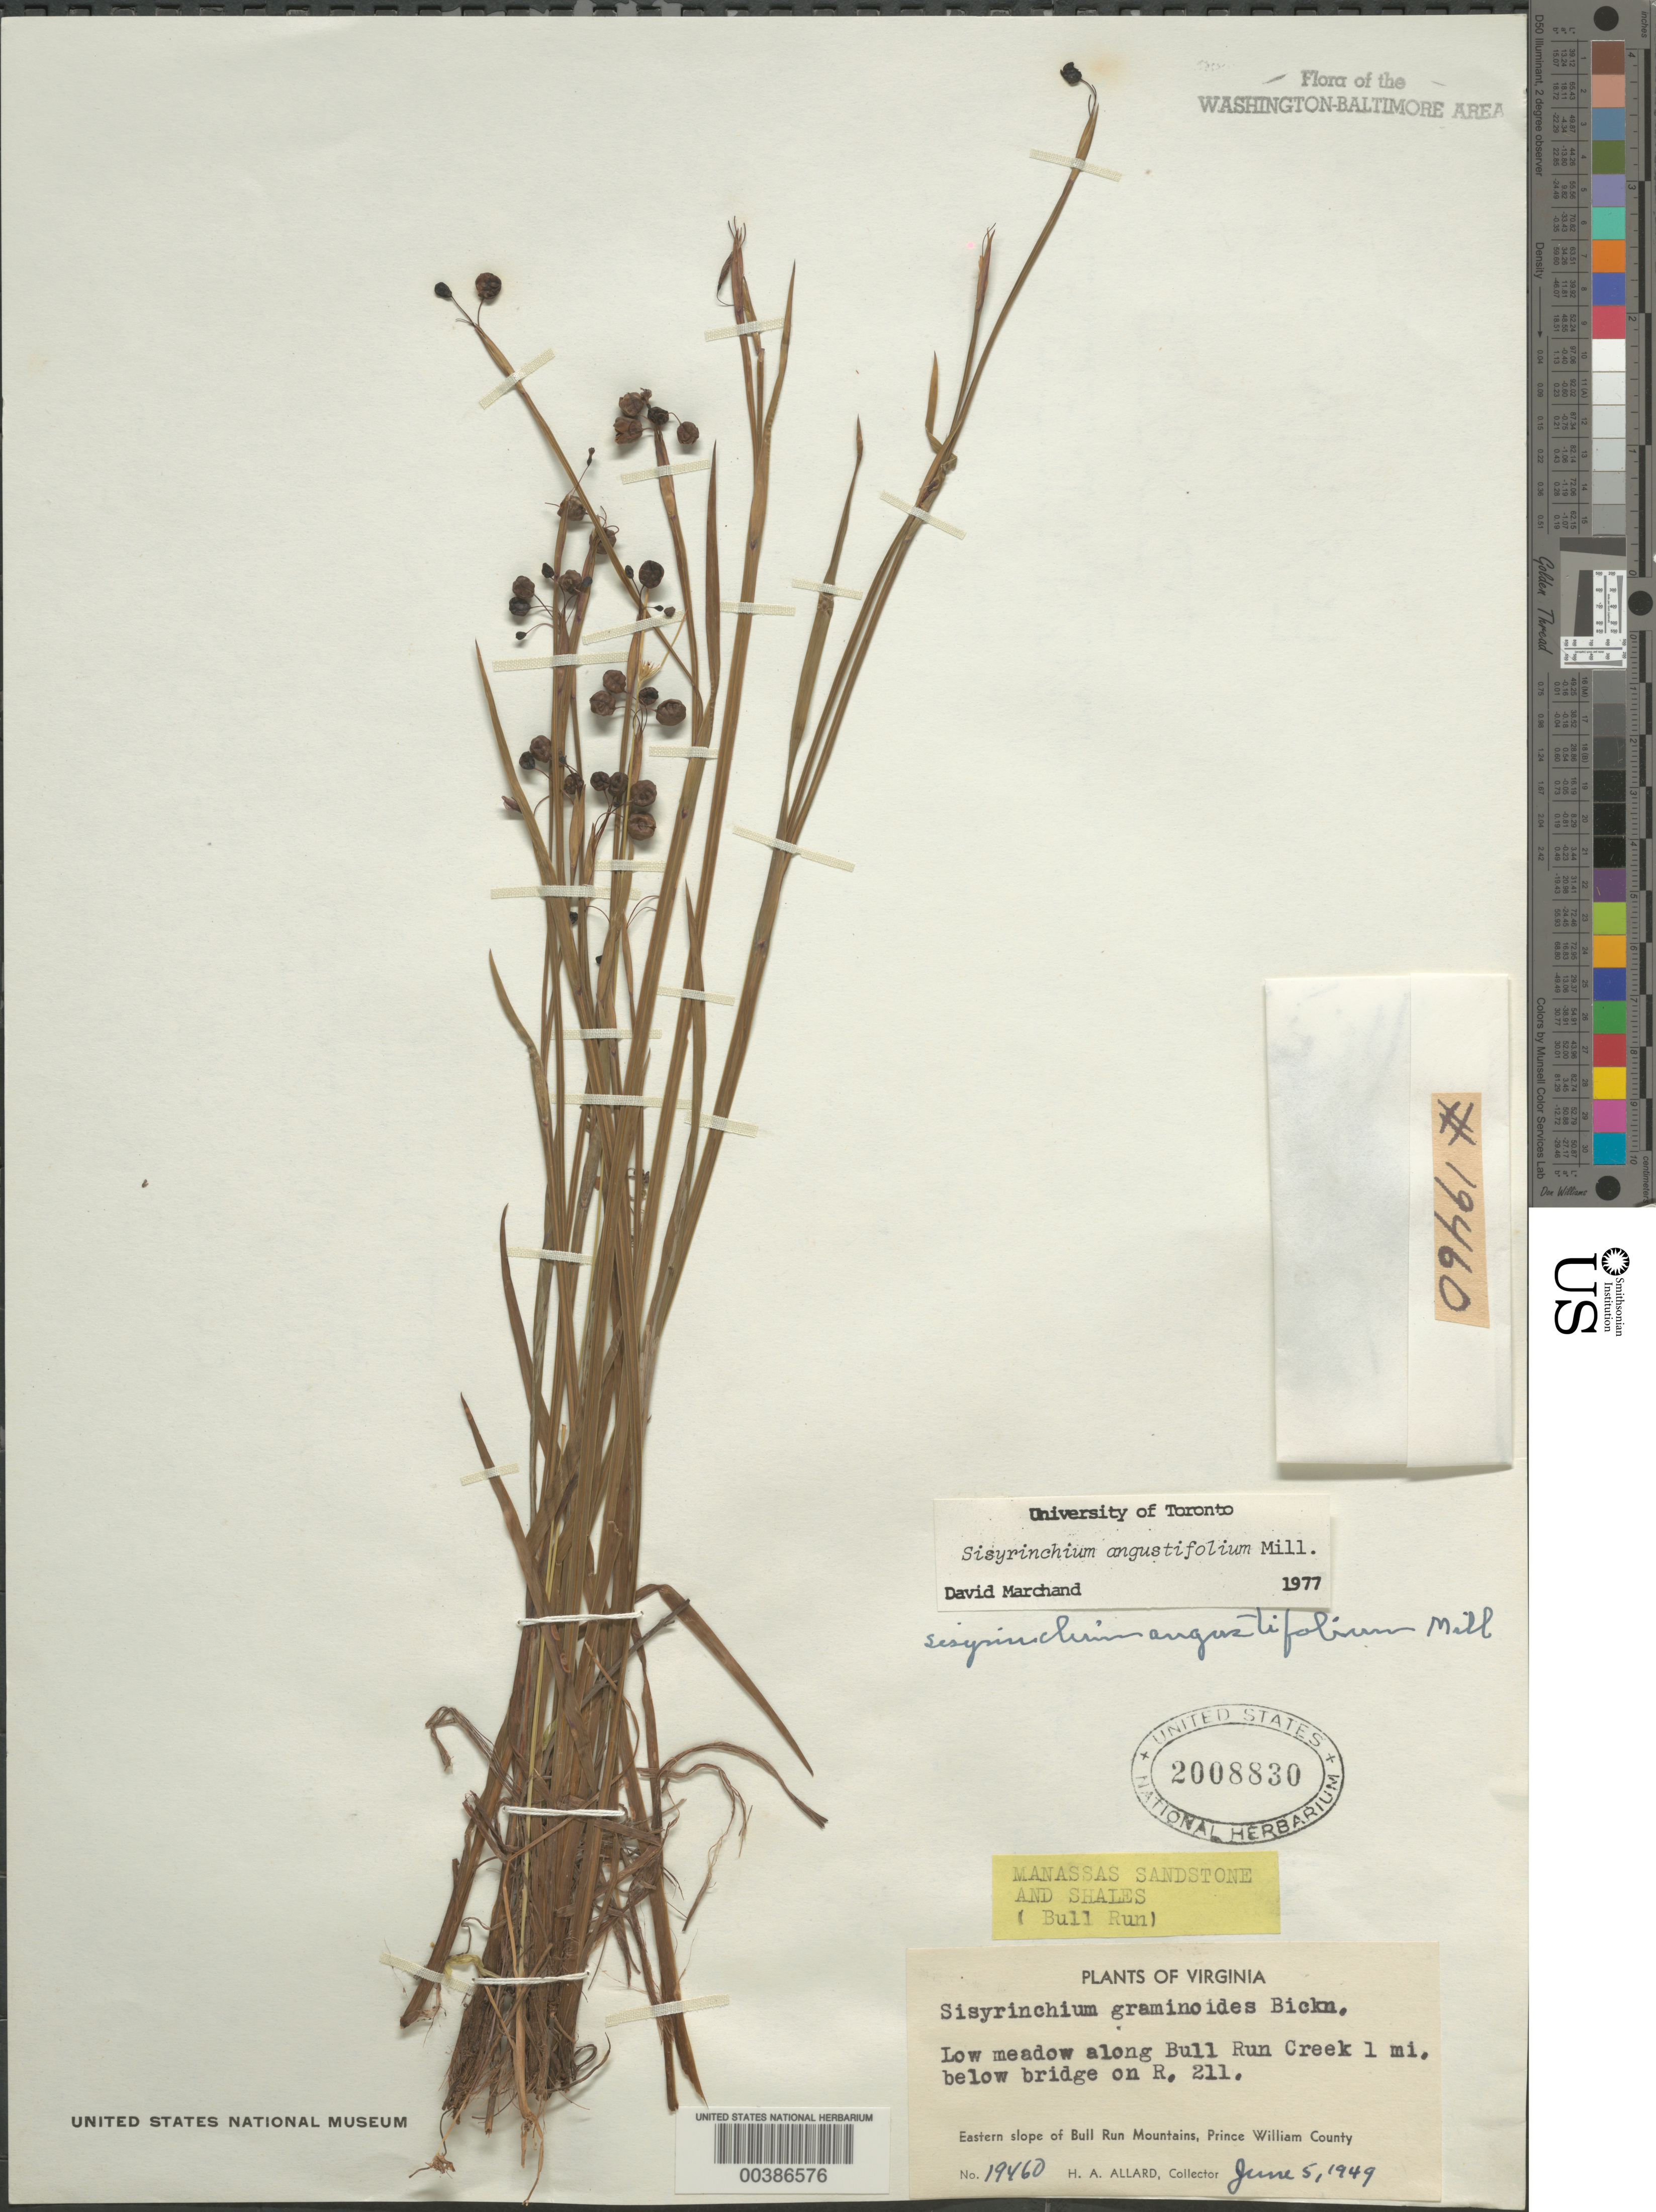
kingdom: Plantae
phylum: Tracheophyta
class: Liliopsida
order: Asparagales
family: Iridaceae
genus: Sisyrinchium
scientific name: Sisyrinchium angustifolium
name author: Mill.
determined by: Marchand, D.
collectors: H. A. Allard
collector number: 19460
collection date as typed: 05 Jun 1949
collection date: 1949-06-05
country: United States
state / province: Virginia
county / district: Prince William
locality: Bull Run Creek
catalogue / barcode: US 2008830